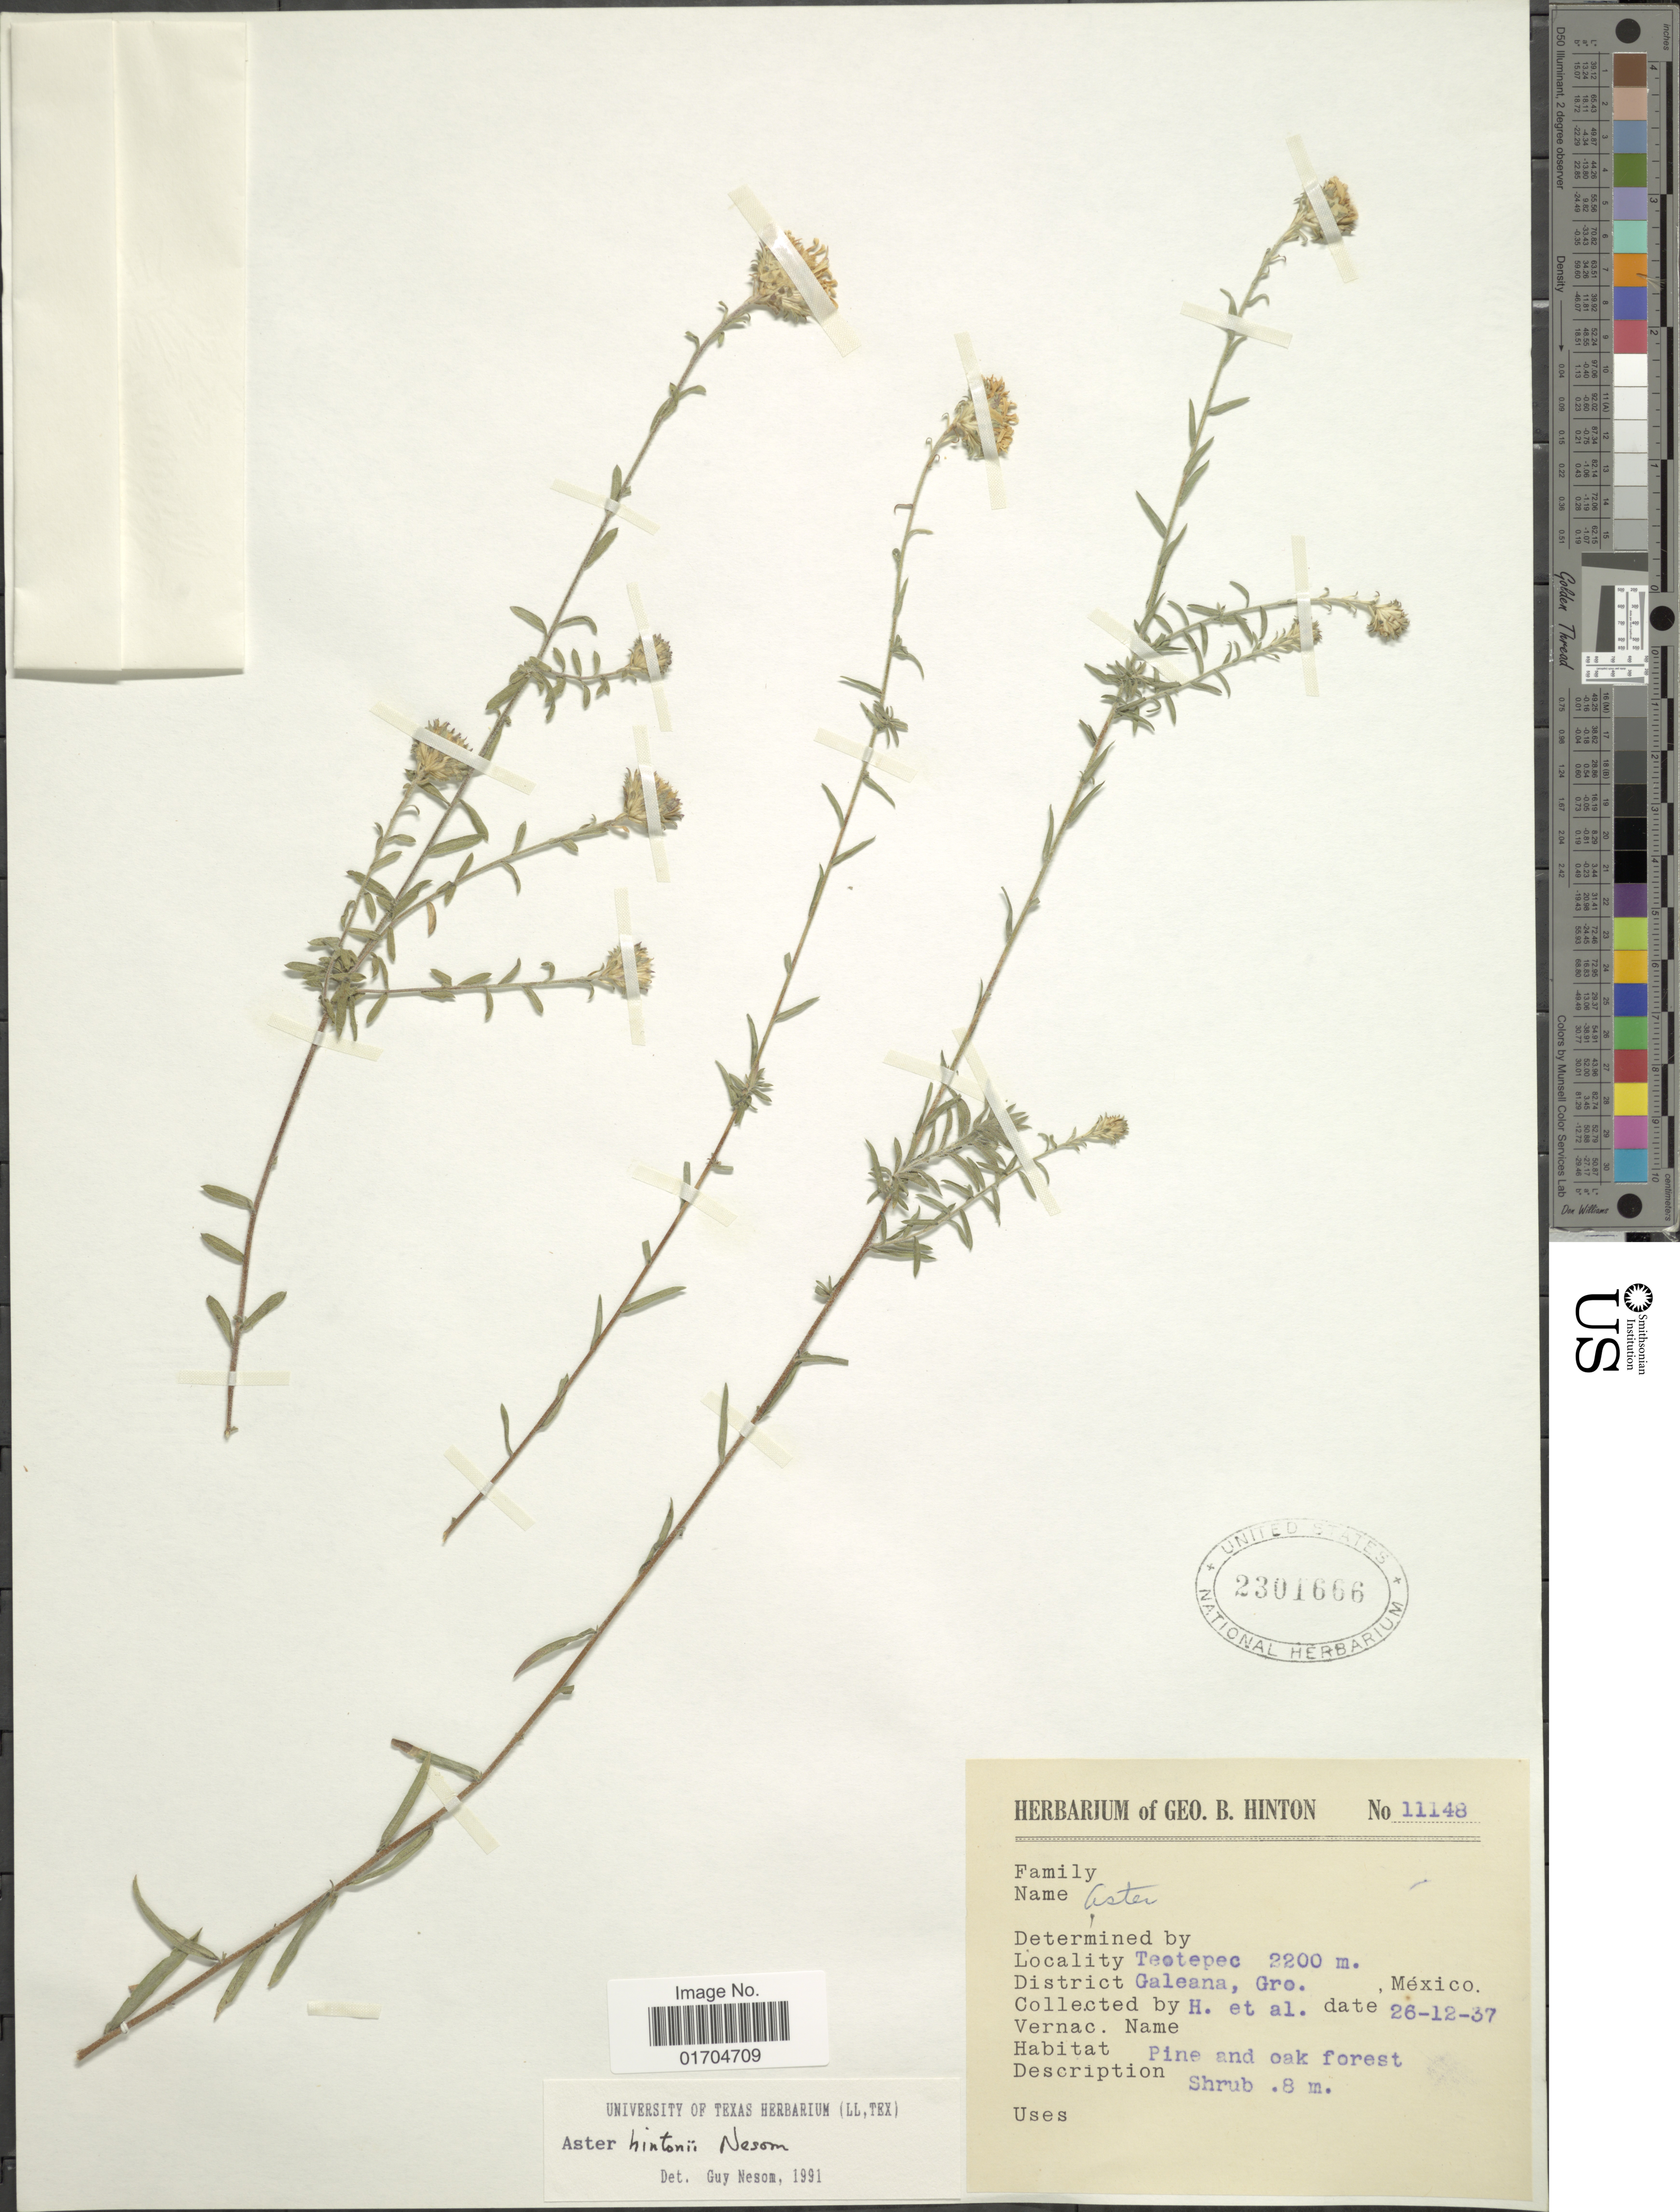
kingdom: Plantae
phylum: Tracheophyta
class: Magnoliopsida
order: Asterales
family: Asteraceae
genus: Symphyotrichum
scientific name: Symphyotrichum hintonii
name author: (G.L. Nesom) G.L. Nesom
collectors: G. B. Hinton & et al.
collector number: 11148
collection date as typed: Transcribed d/m/y: 26/12/37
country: Mexico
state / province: Guerrero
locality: Teotepec. District Galeana, Gro.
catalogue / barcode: US 2301666